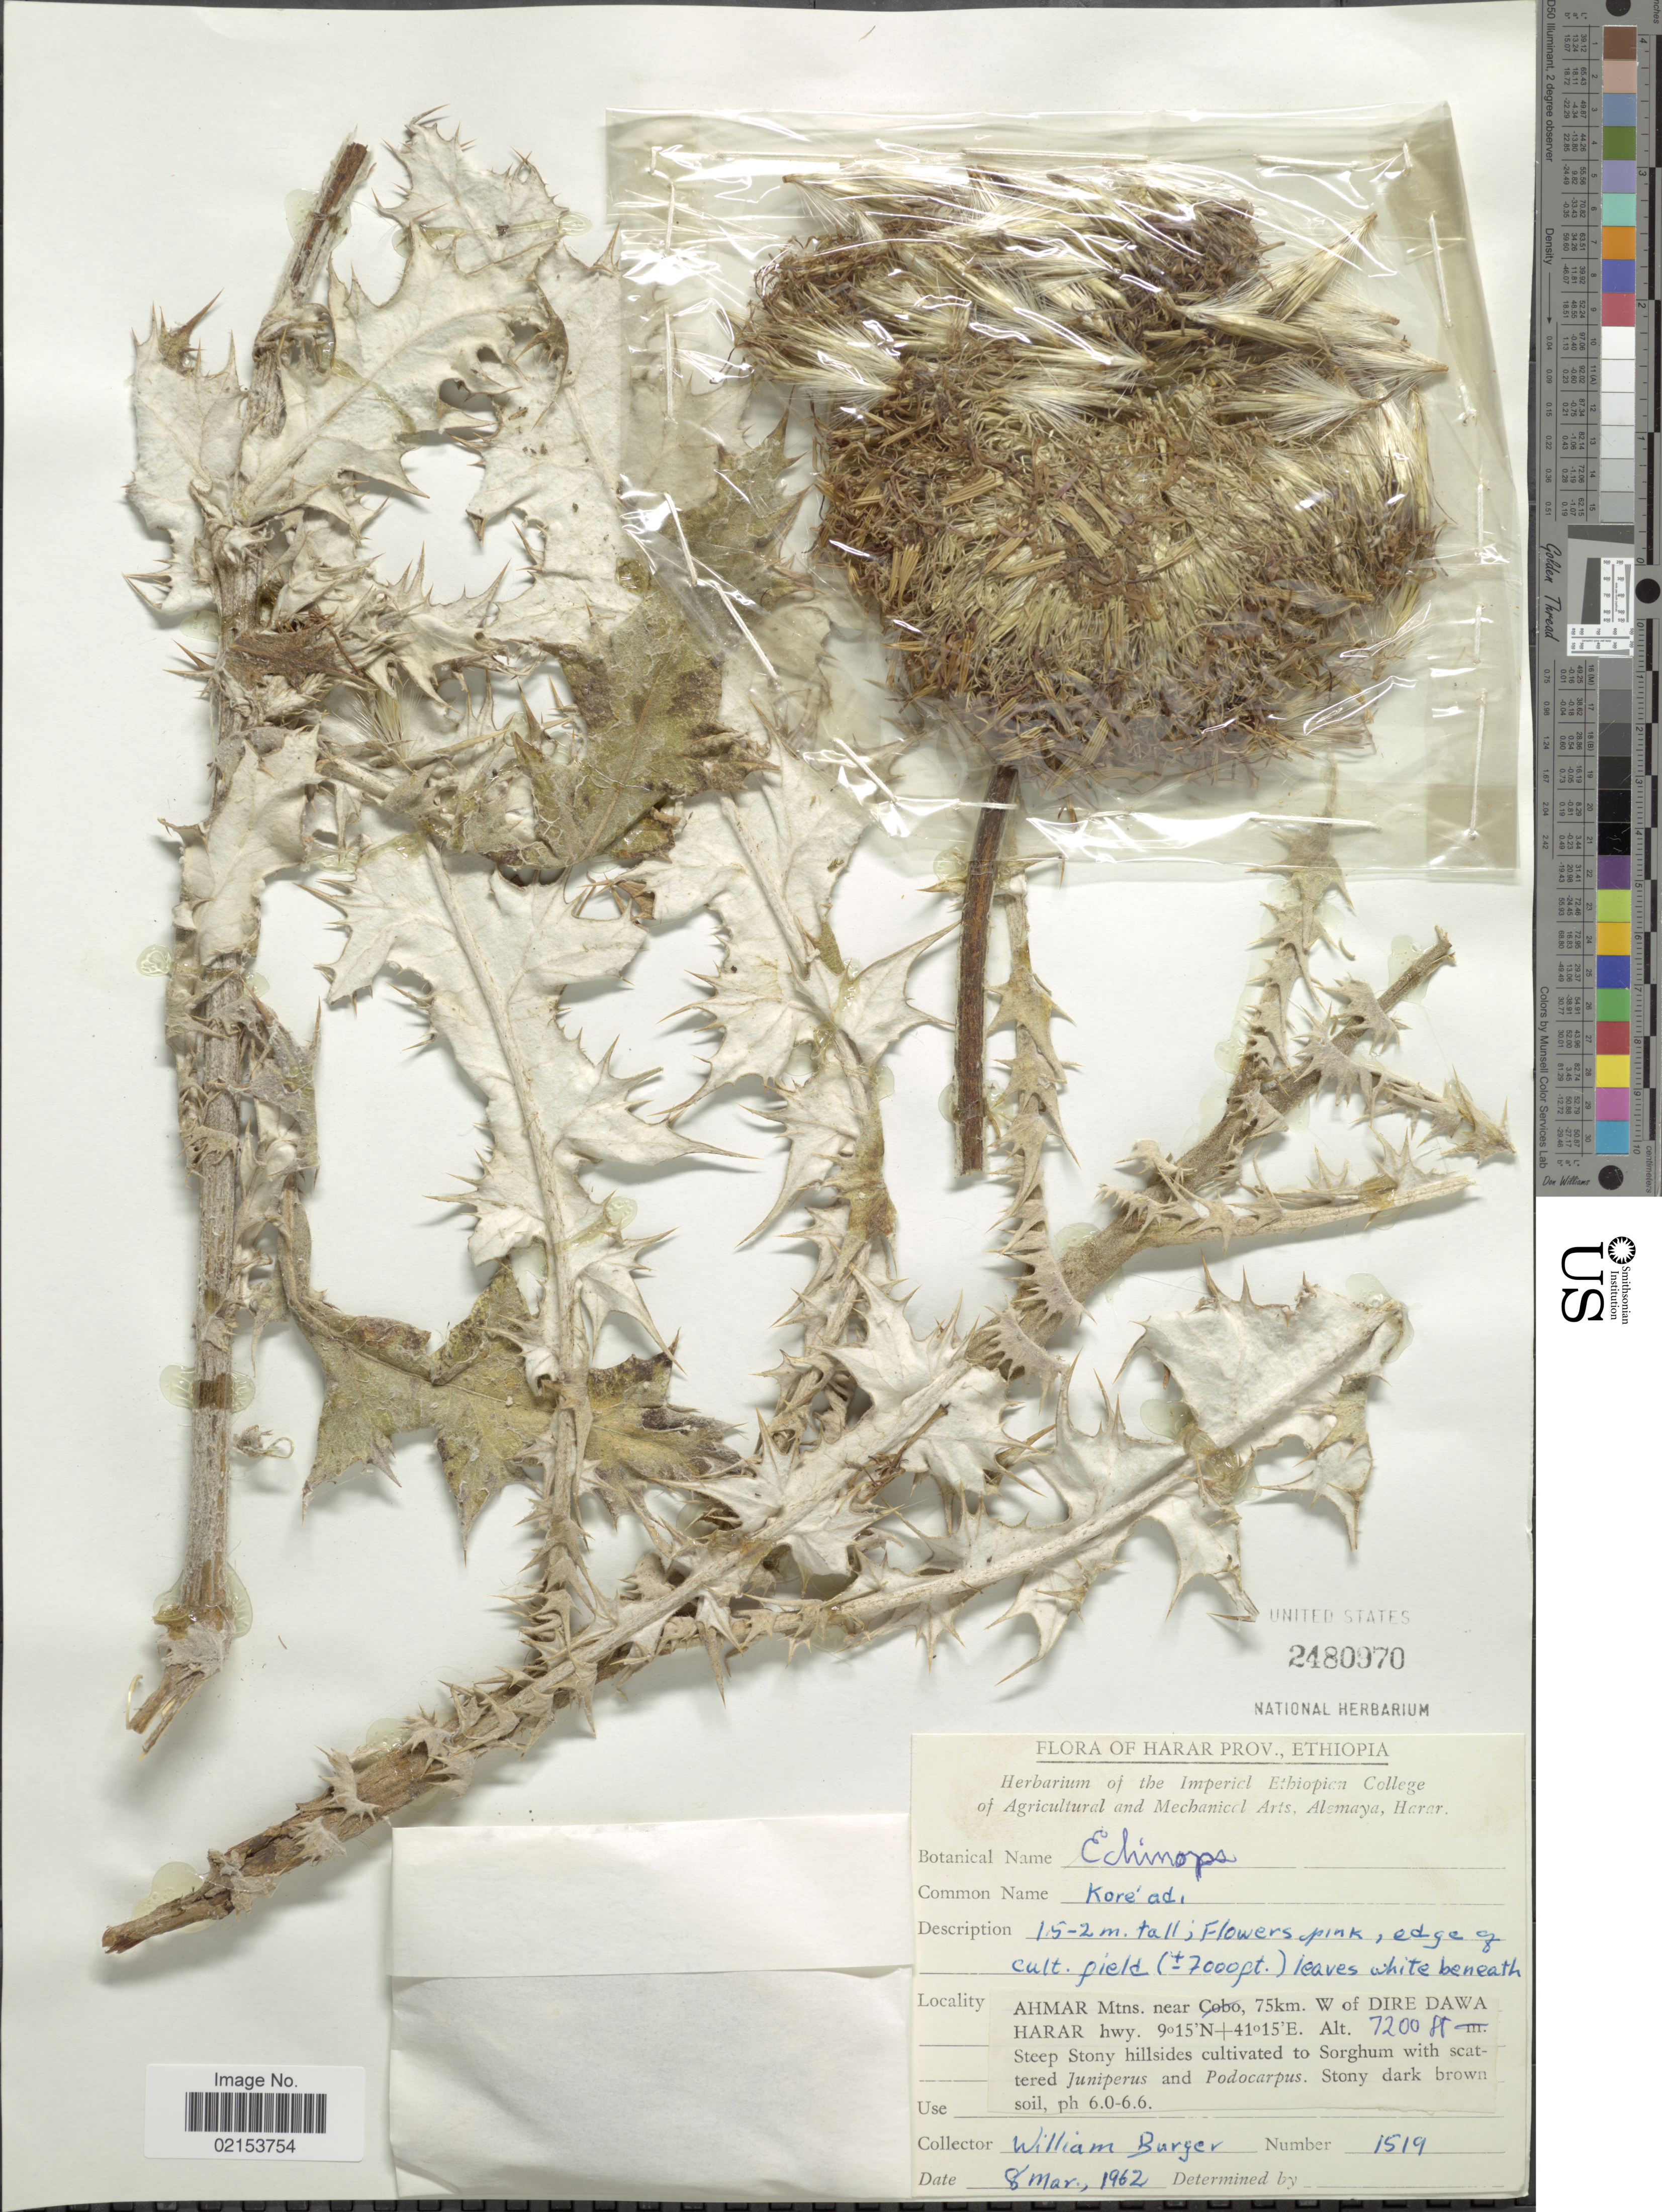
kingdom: Plantae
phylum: Tracheophyta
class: Magnoliopsida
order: Asterales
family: Asteraceae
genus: Echinops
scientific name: Echinops sp.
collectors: W. Burger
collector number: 1519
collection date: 1962-03-08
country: Ethiopia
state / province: Dire Dawa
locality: Agmar Mtns, near Cobo, 75 km. W Harar hwy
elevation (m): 2195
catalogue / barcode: US 2480970